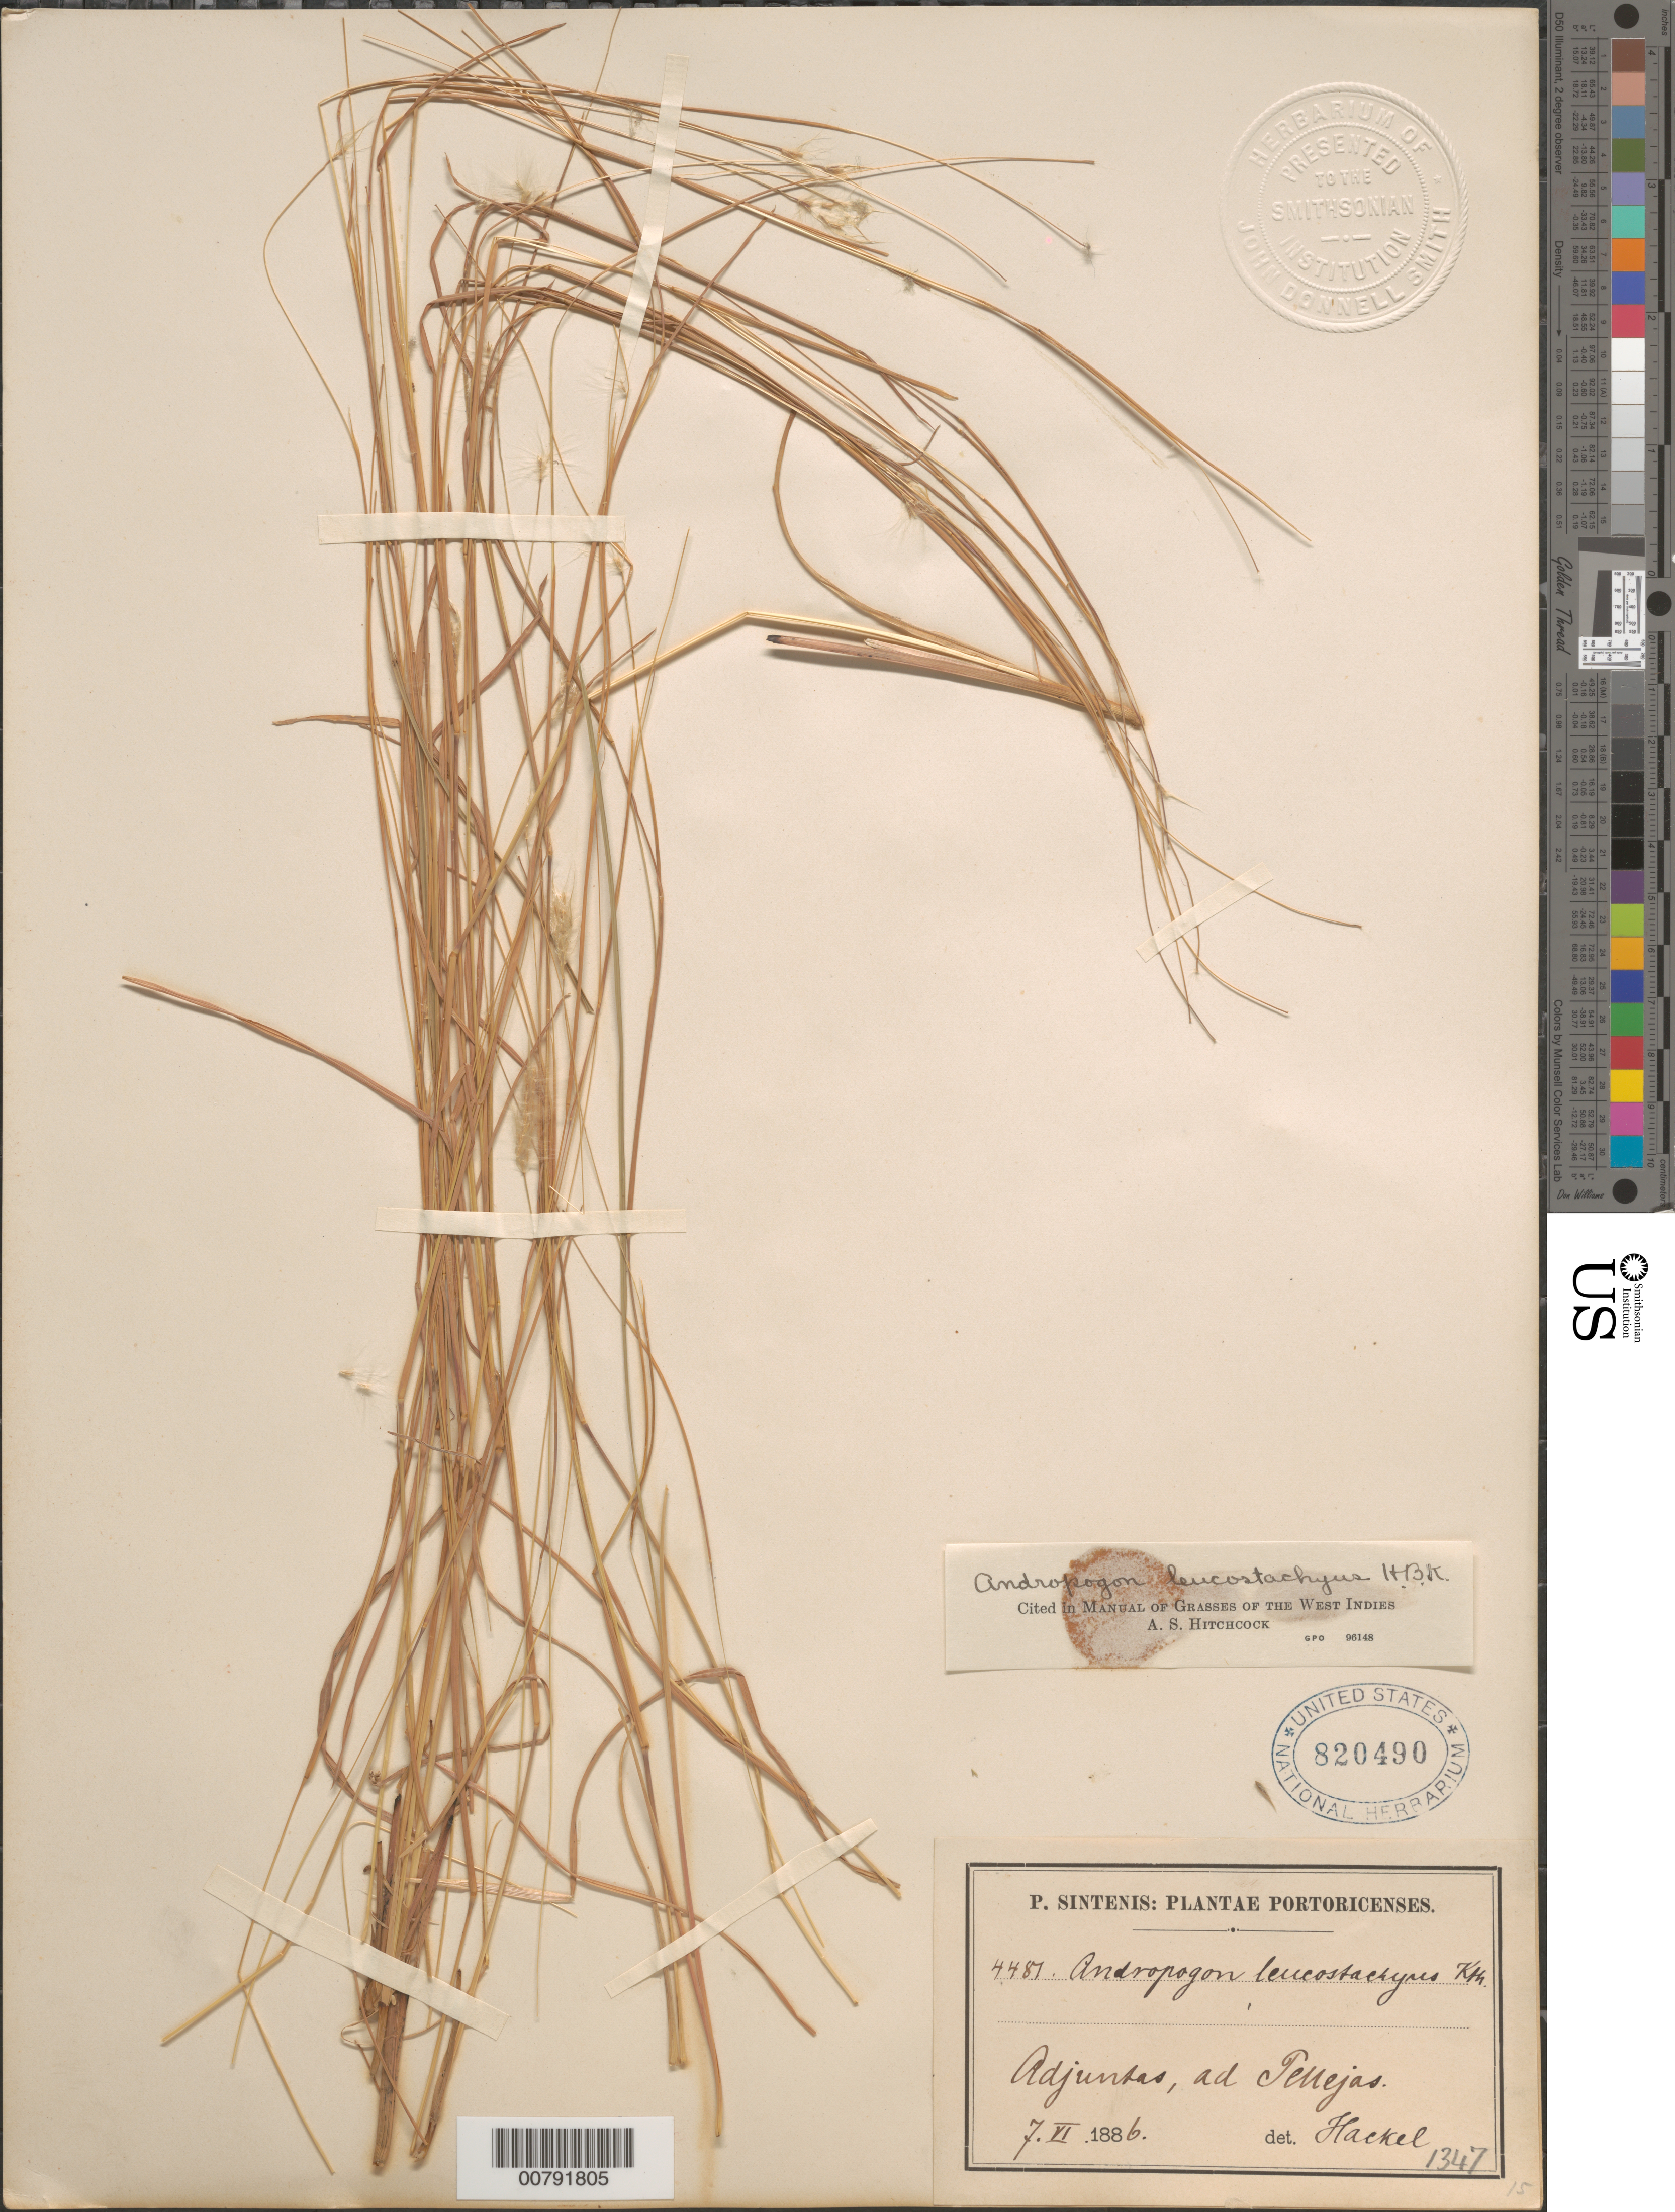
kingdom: Plantae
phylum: Tracheophyta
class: Liliopsida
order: Poales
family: Poaceae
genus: Andropogon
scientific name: Andropogon leucostachyus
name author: Kunth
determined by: Hitchcock, Albert S.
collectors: E. Hackel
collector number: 4481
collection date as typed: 07 Jun 1886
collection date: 1886-06-07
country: Puerto Rico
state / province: Adjuntas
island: Puerto Rico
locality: Adjuntas ad Pellejas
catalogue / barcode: US 820490